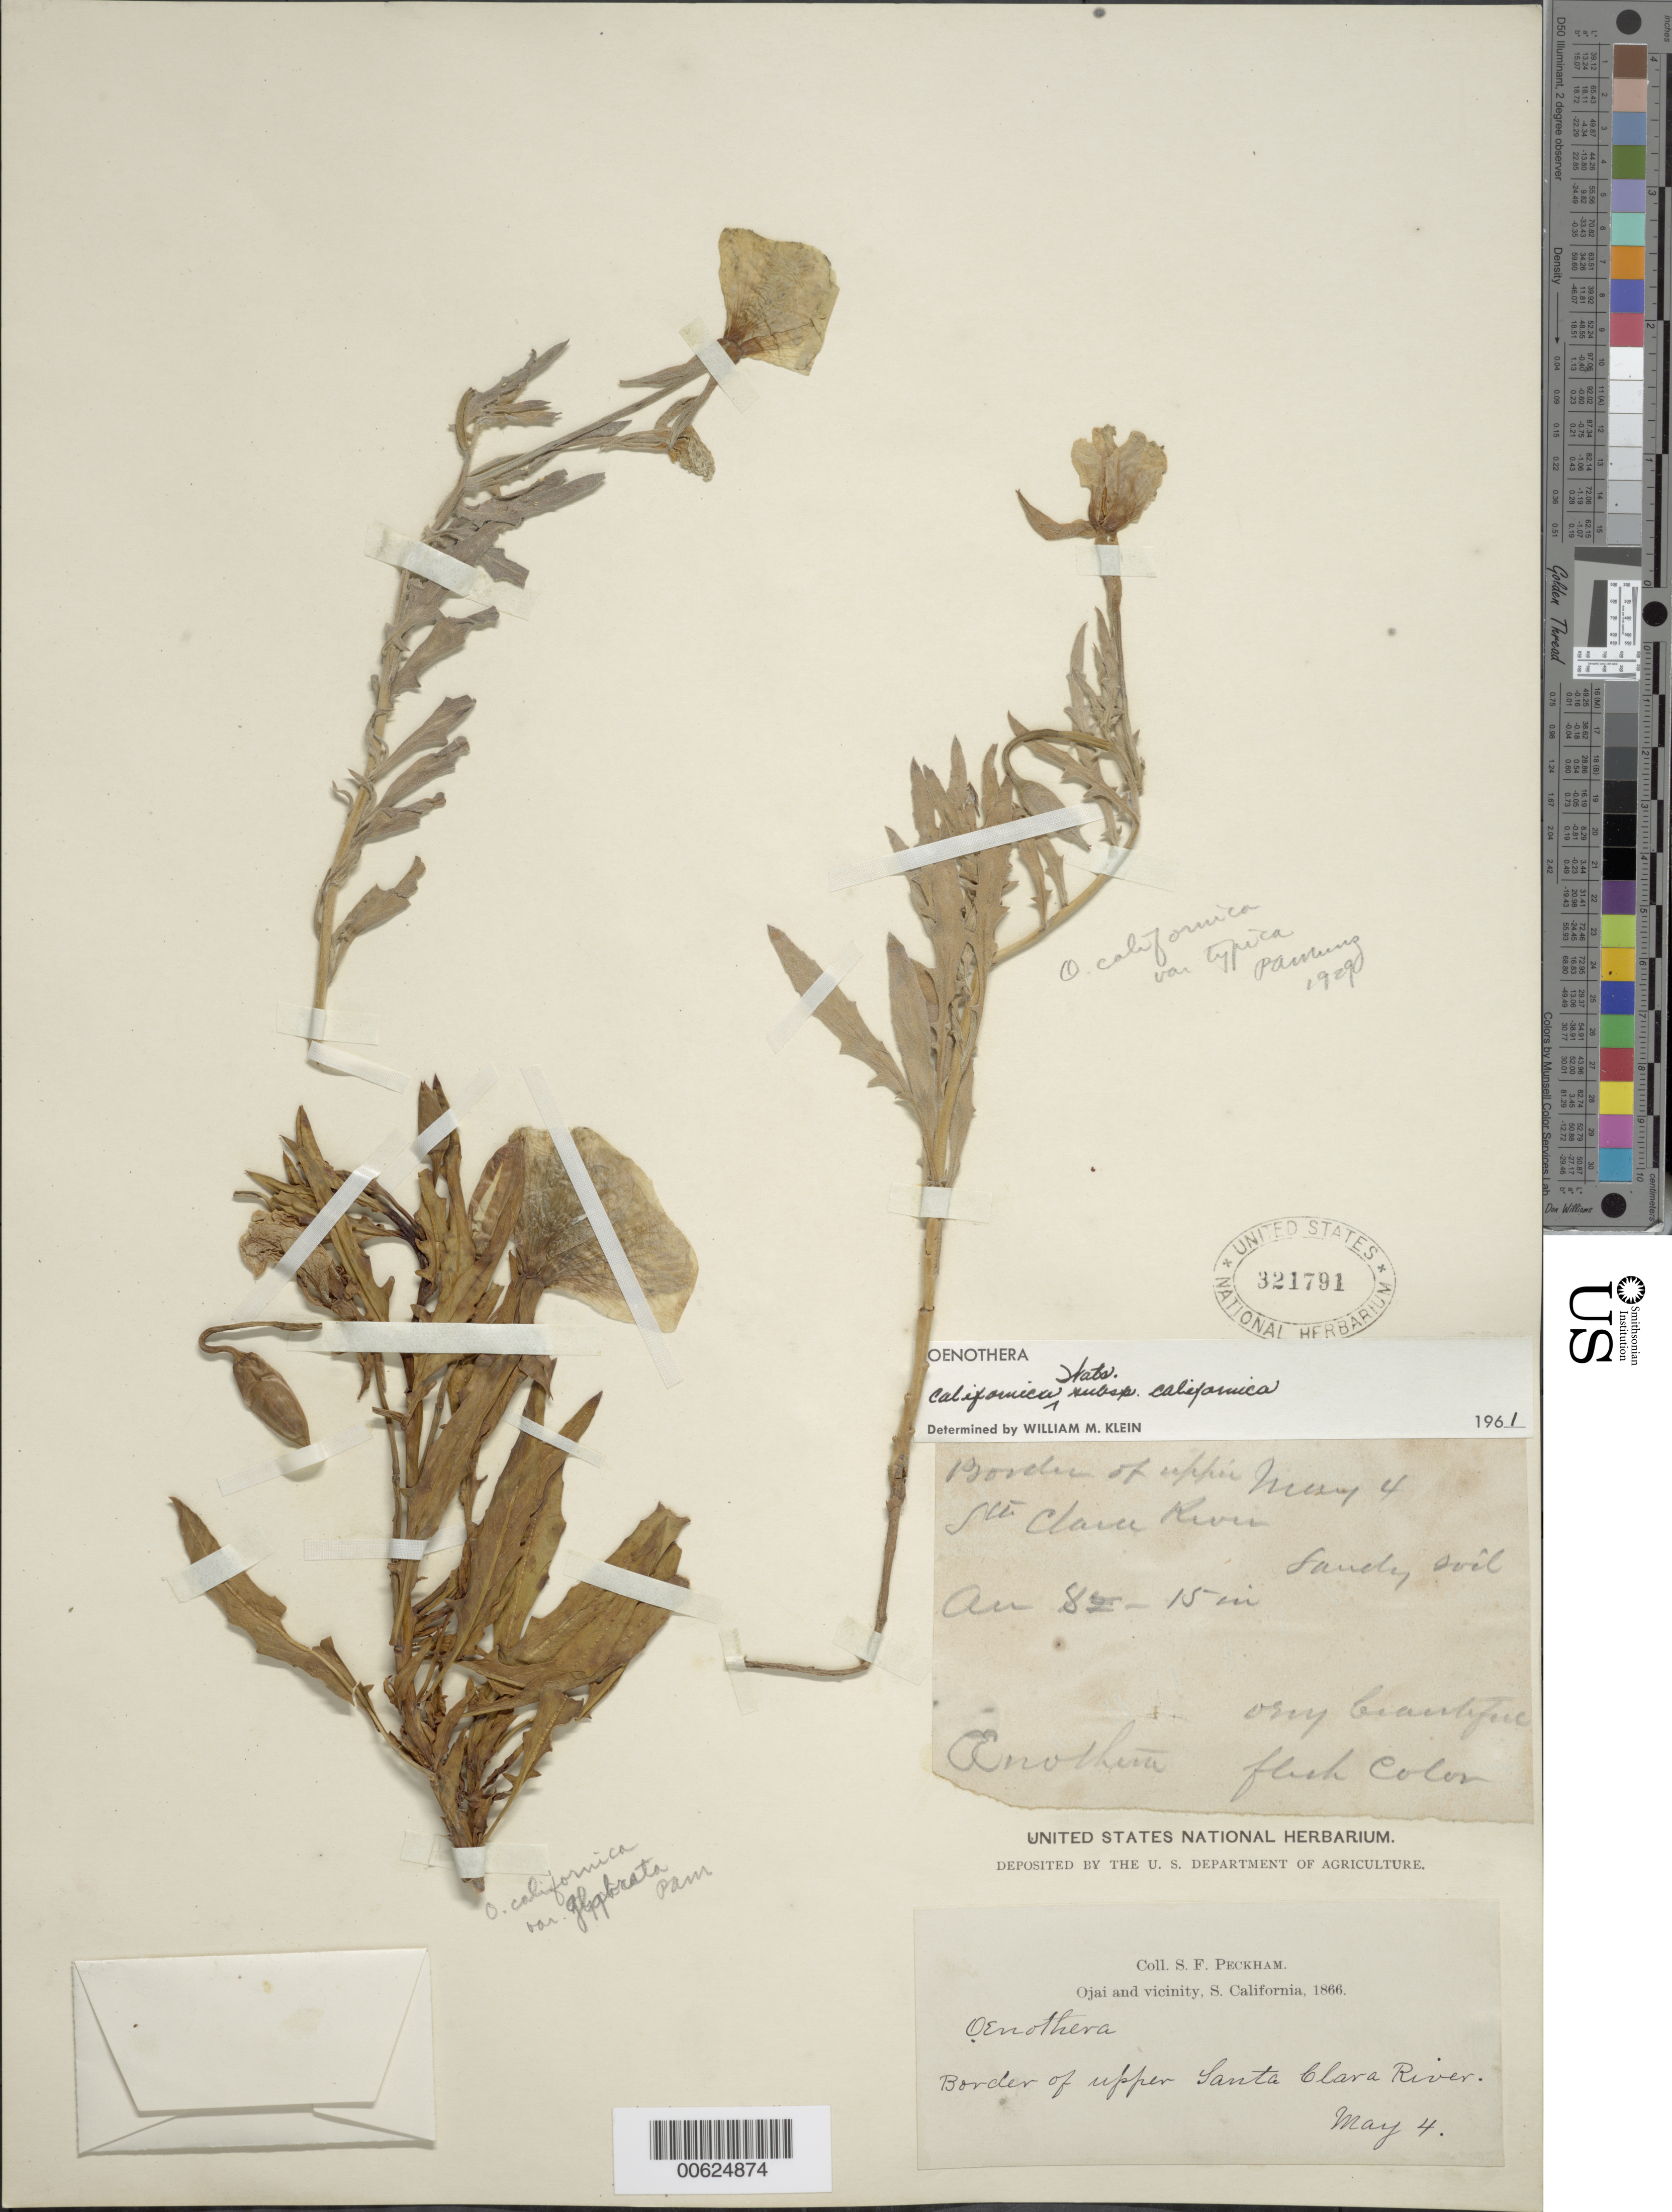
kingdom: Plantae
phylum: Tracheophyta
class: Magnoliopsida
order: Myrtales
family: Onagraceae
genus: Oenothera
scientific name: Oenothera avita subsp. californica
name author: (S. Watson) W.L. Wagner & Gandhi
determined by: Wagner, W. L., (BOT), Smithsonian Institution - National Museum of Natural History (UNITED STATES)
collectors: S. Peckham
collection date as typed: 04 May 1866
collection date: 1866-05-04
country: United States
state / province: California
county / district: Ventura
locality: Ojai, Santa Clara River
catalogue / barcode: US 321791